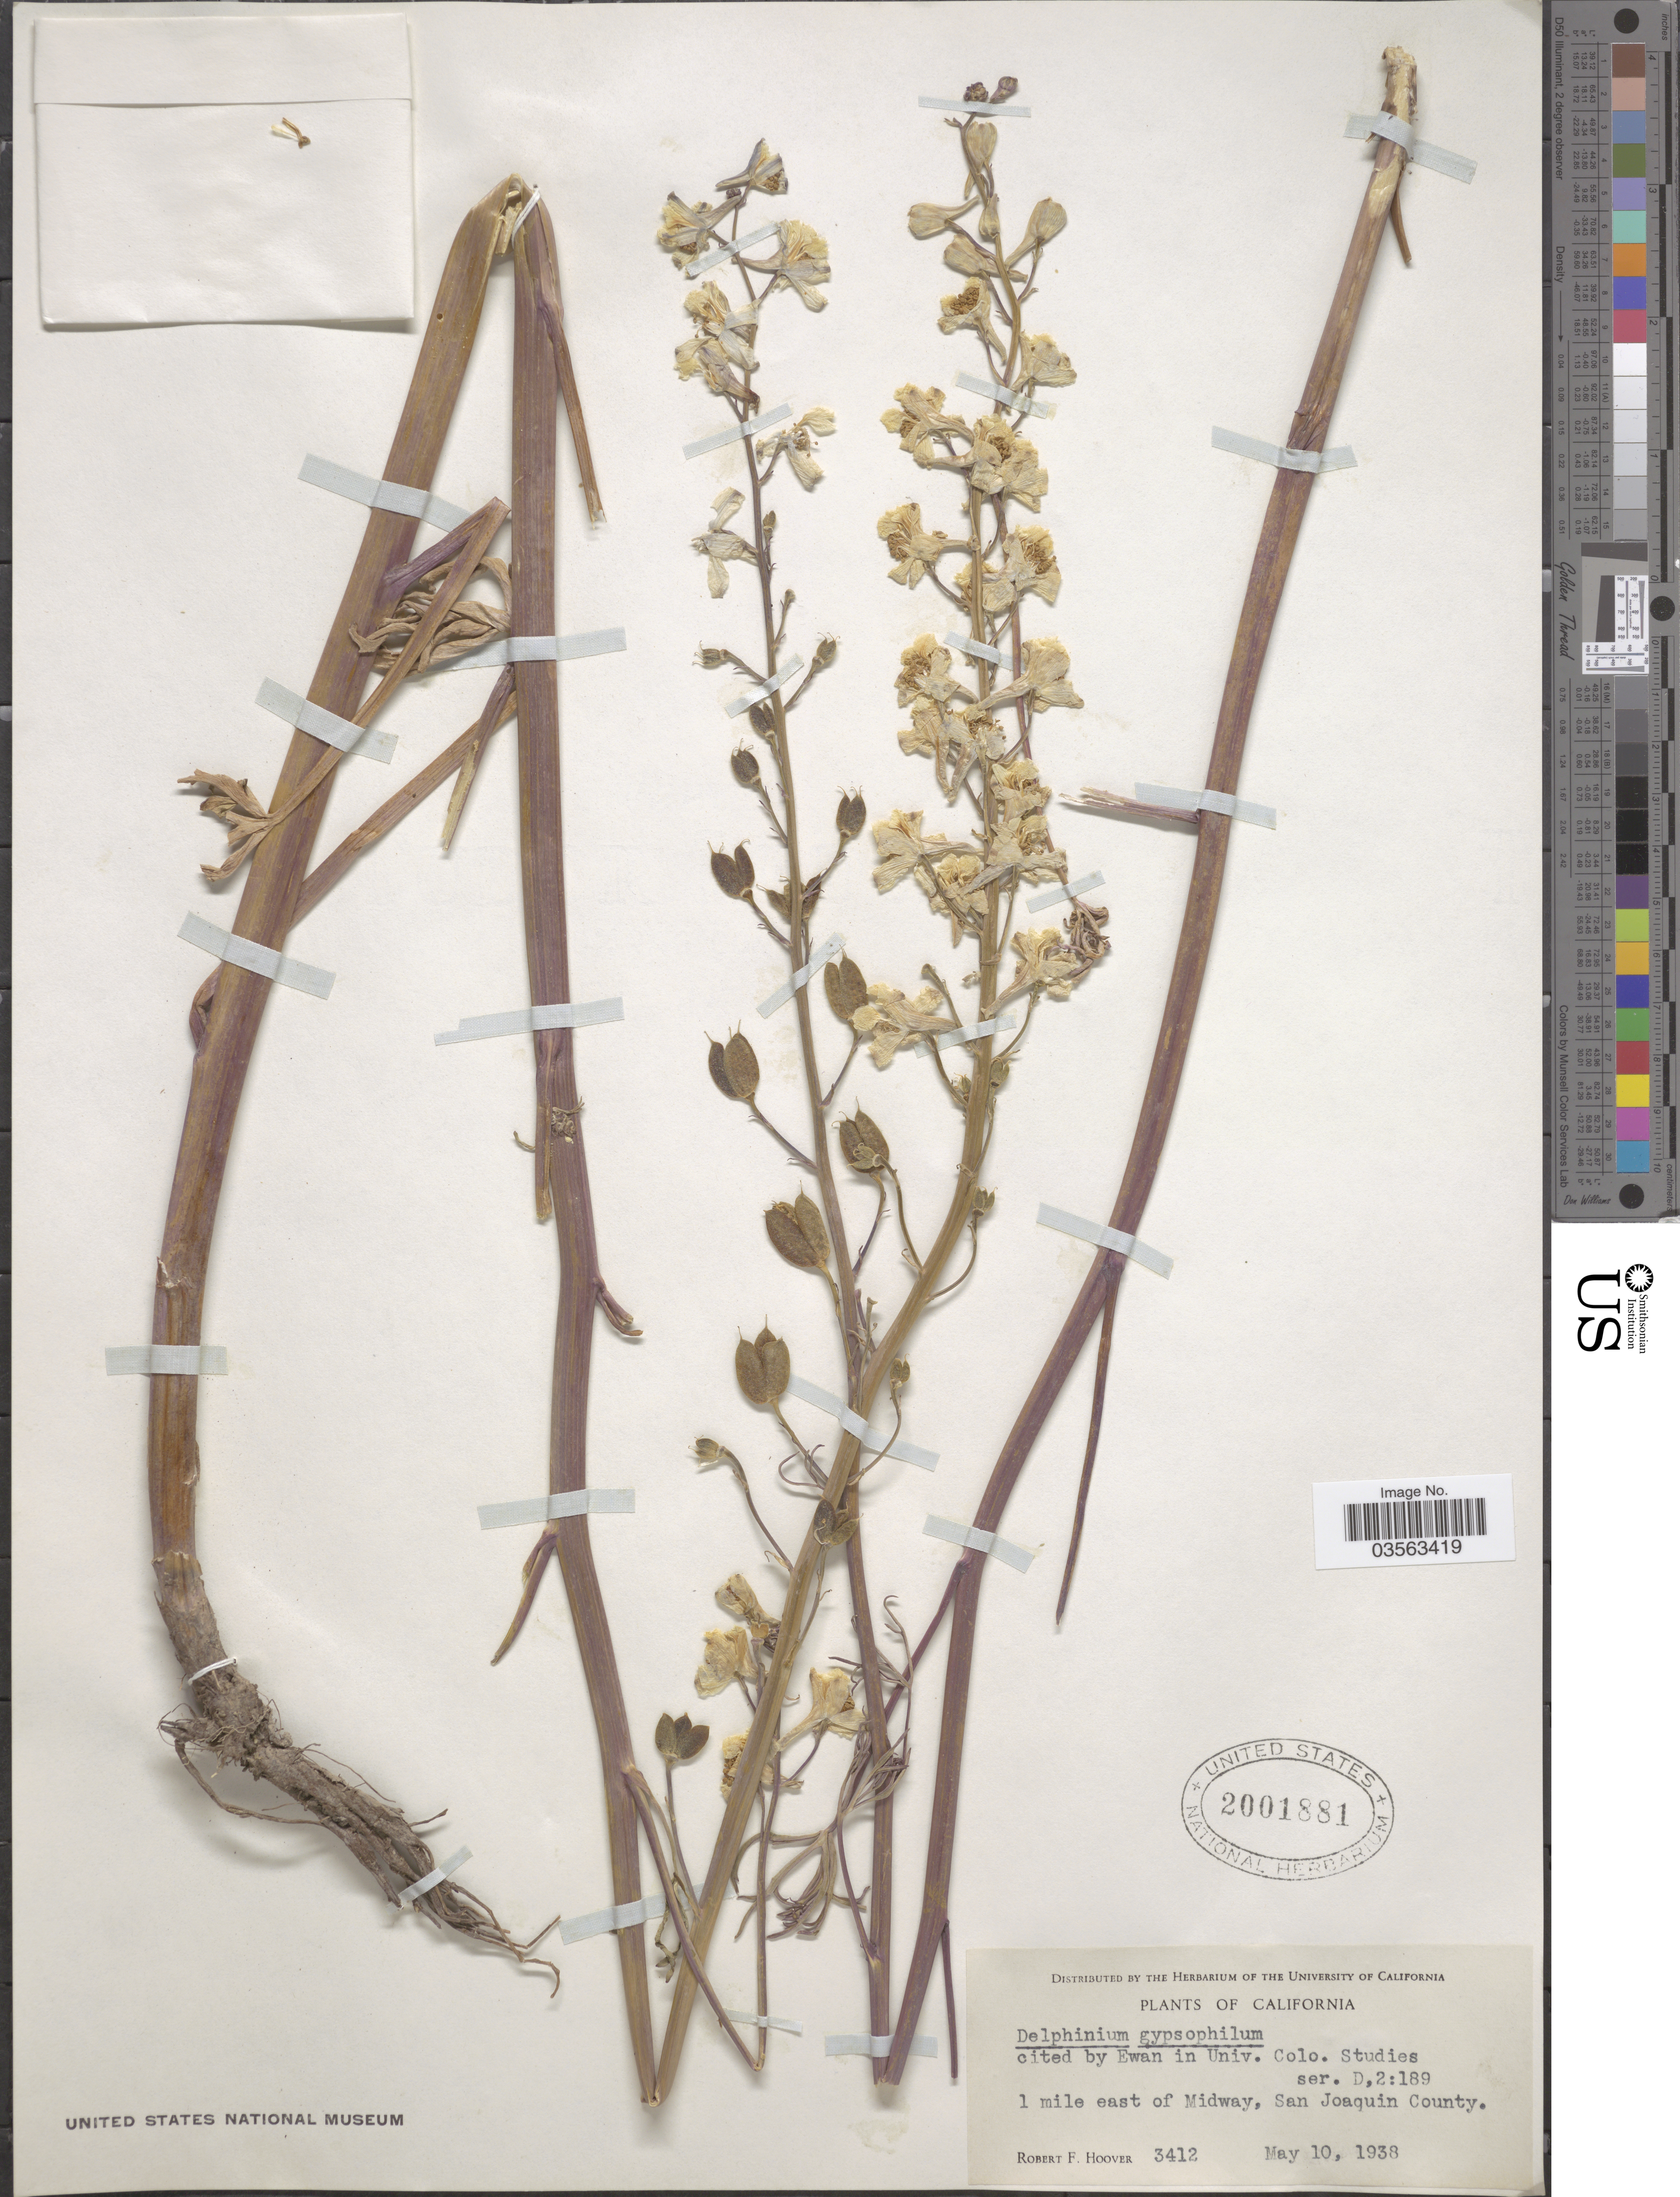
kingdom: Plantae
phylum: Tracheophyta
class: Magnoliopsida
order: Ranunculales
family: Ranunculaceae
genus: Delphinium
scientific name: Delphinium gypsophilum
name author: Ewan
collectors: R. F. Hoover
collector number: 3412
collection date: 1938-05-10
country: United States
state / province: California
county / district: San Joaquin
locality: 1 mile east of Midway, San Joaquin County.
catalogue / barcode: US 2001881